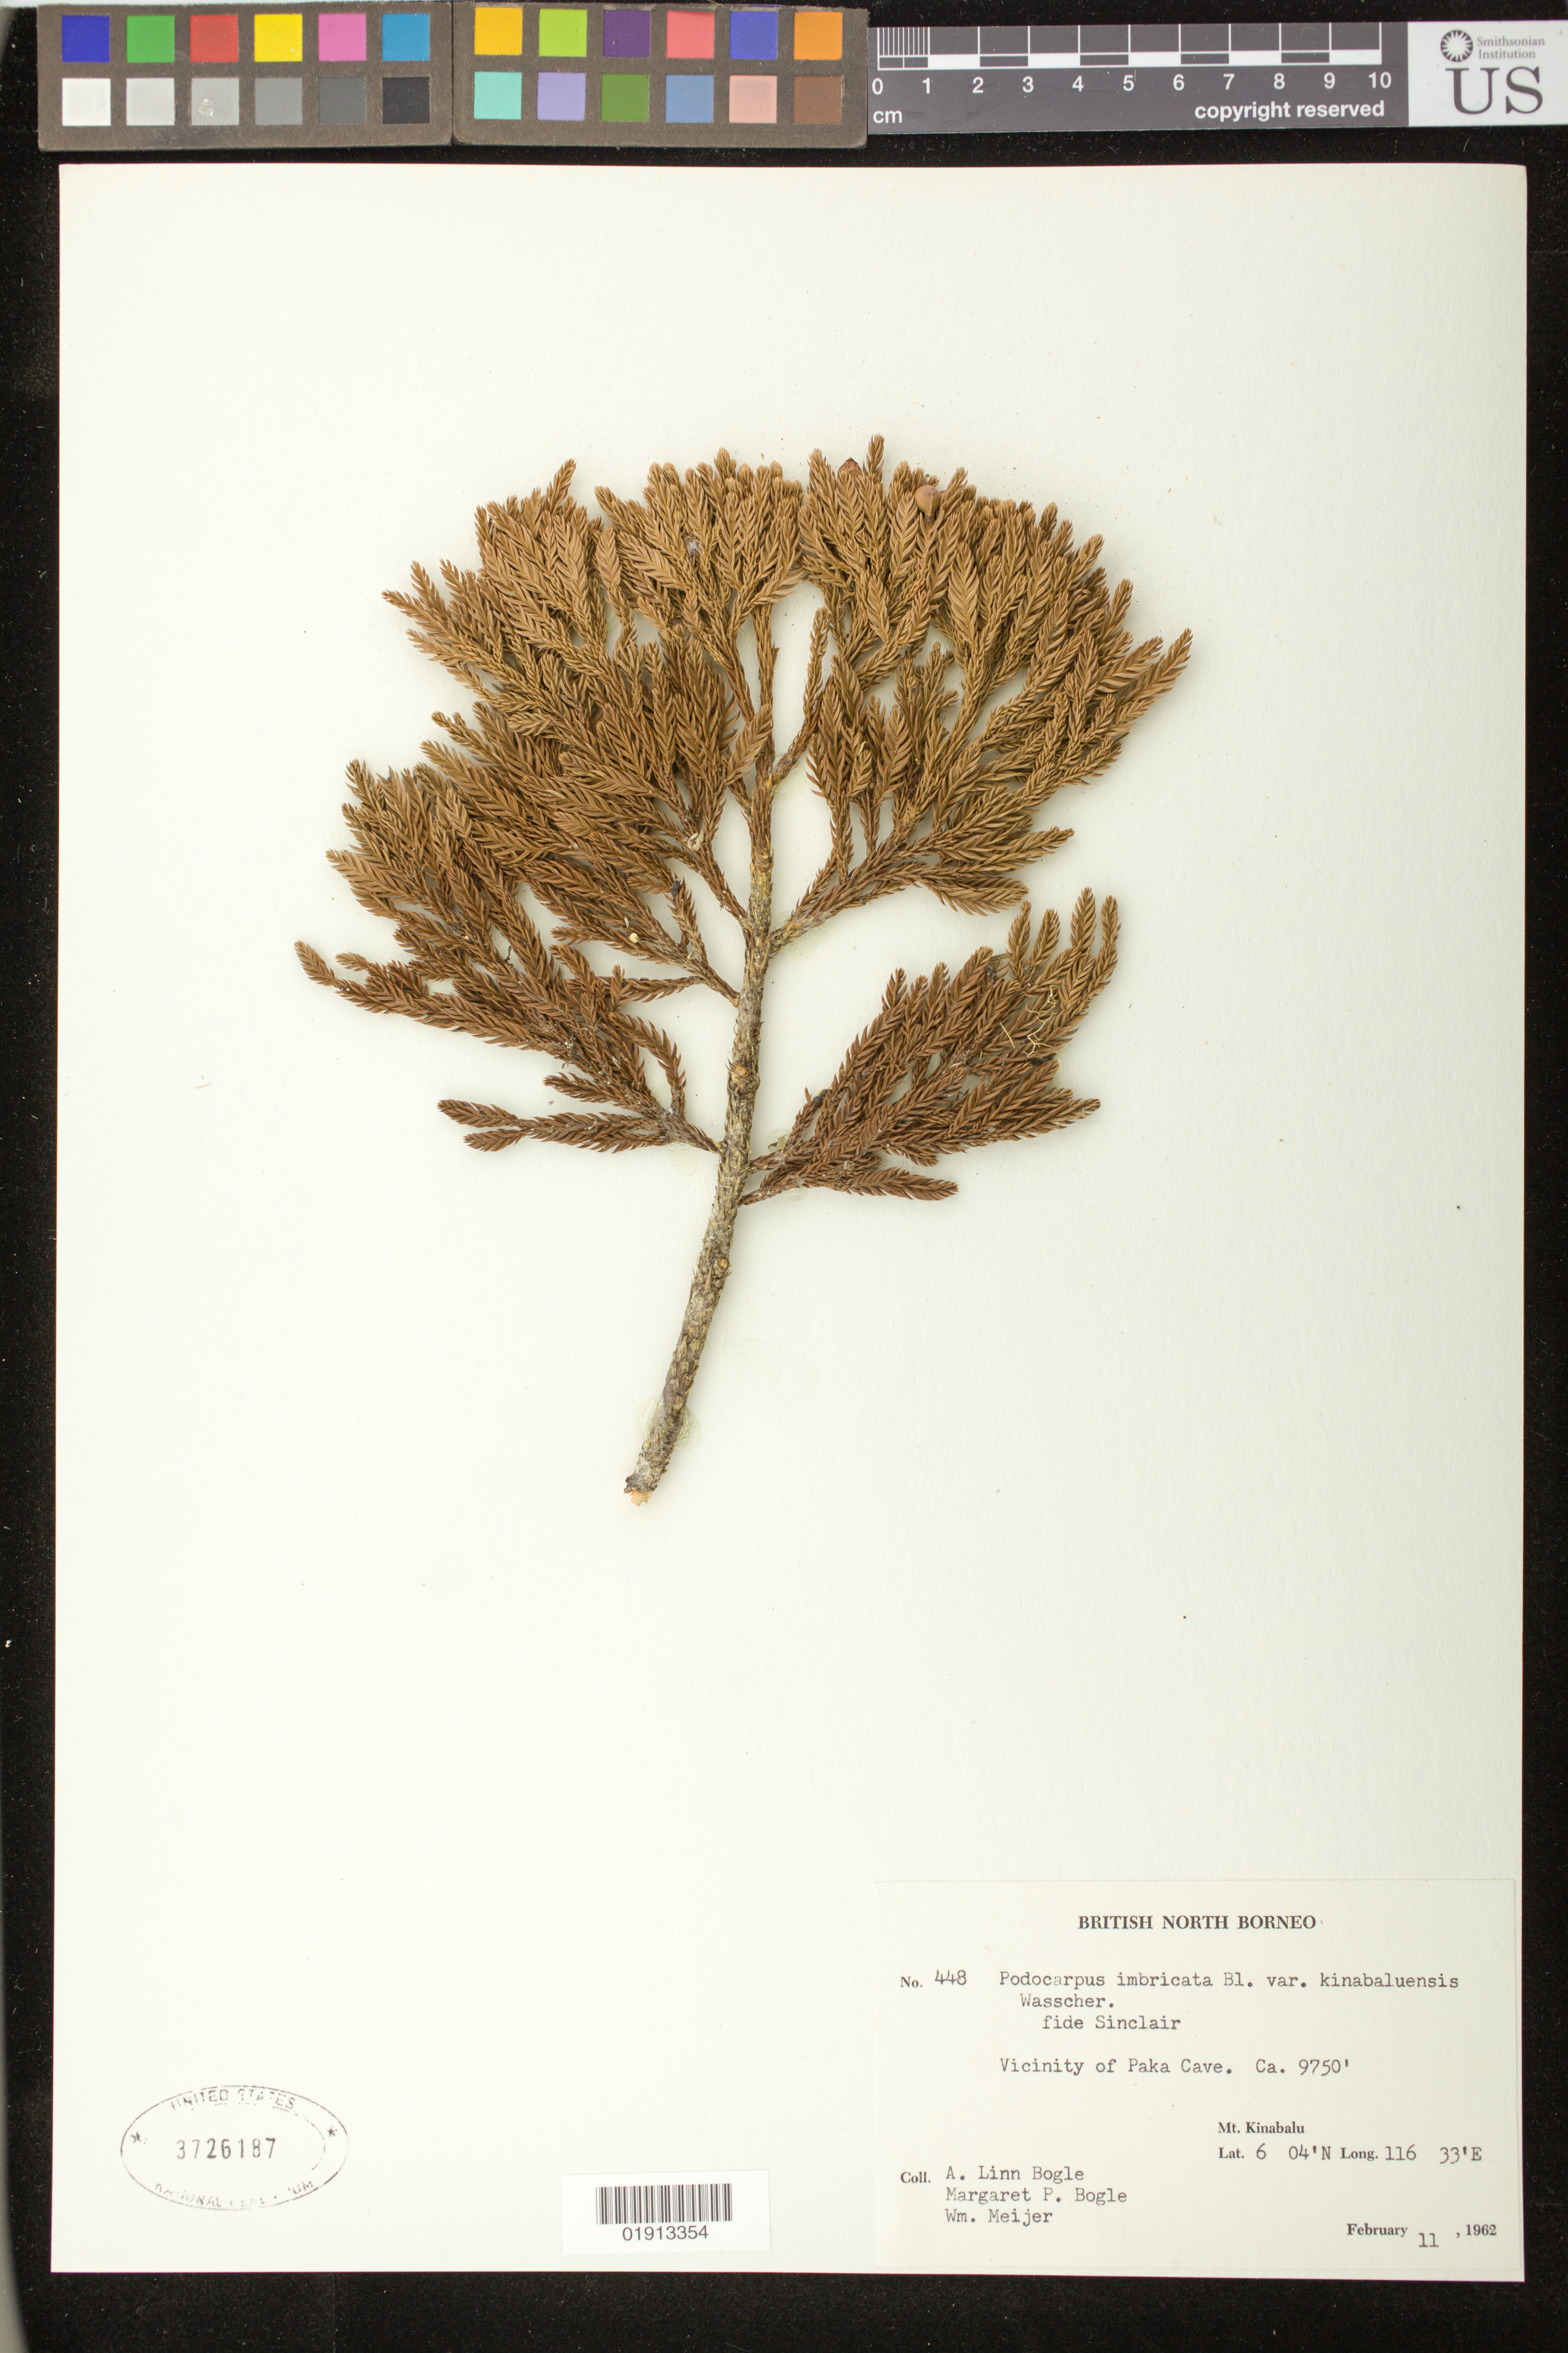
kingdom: Plantae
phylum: Tracheophyta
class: Pinopsida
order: Pinales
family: Podocarpaceae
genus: Podocarpus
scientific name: Podocarpus imbricatus var. kinabaluensis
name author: Wasscher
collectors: Bogle, A.L., M. Bogle & W. Meijer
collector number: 448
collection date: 1962-02-11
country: Malaysia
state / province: Sabah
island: Borneo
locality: British North Borneo, Mt Kinabalu, vicinity of Paka Cave.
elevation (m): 2972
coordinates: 6 04 N, 116 33 E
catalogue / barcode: US 3726187